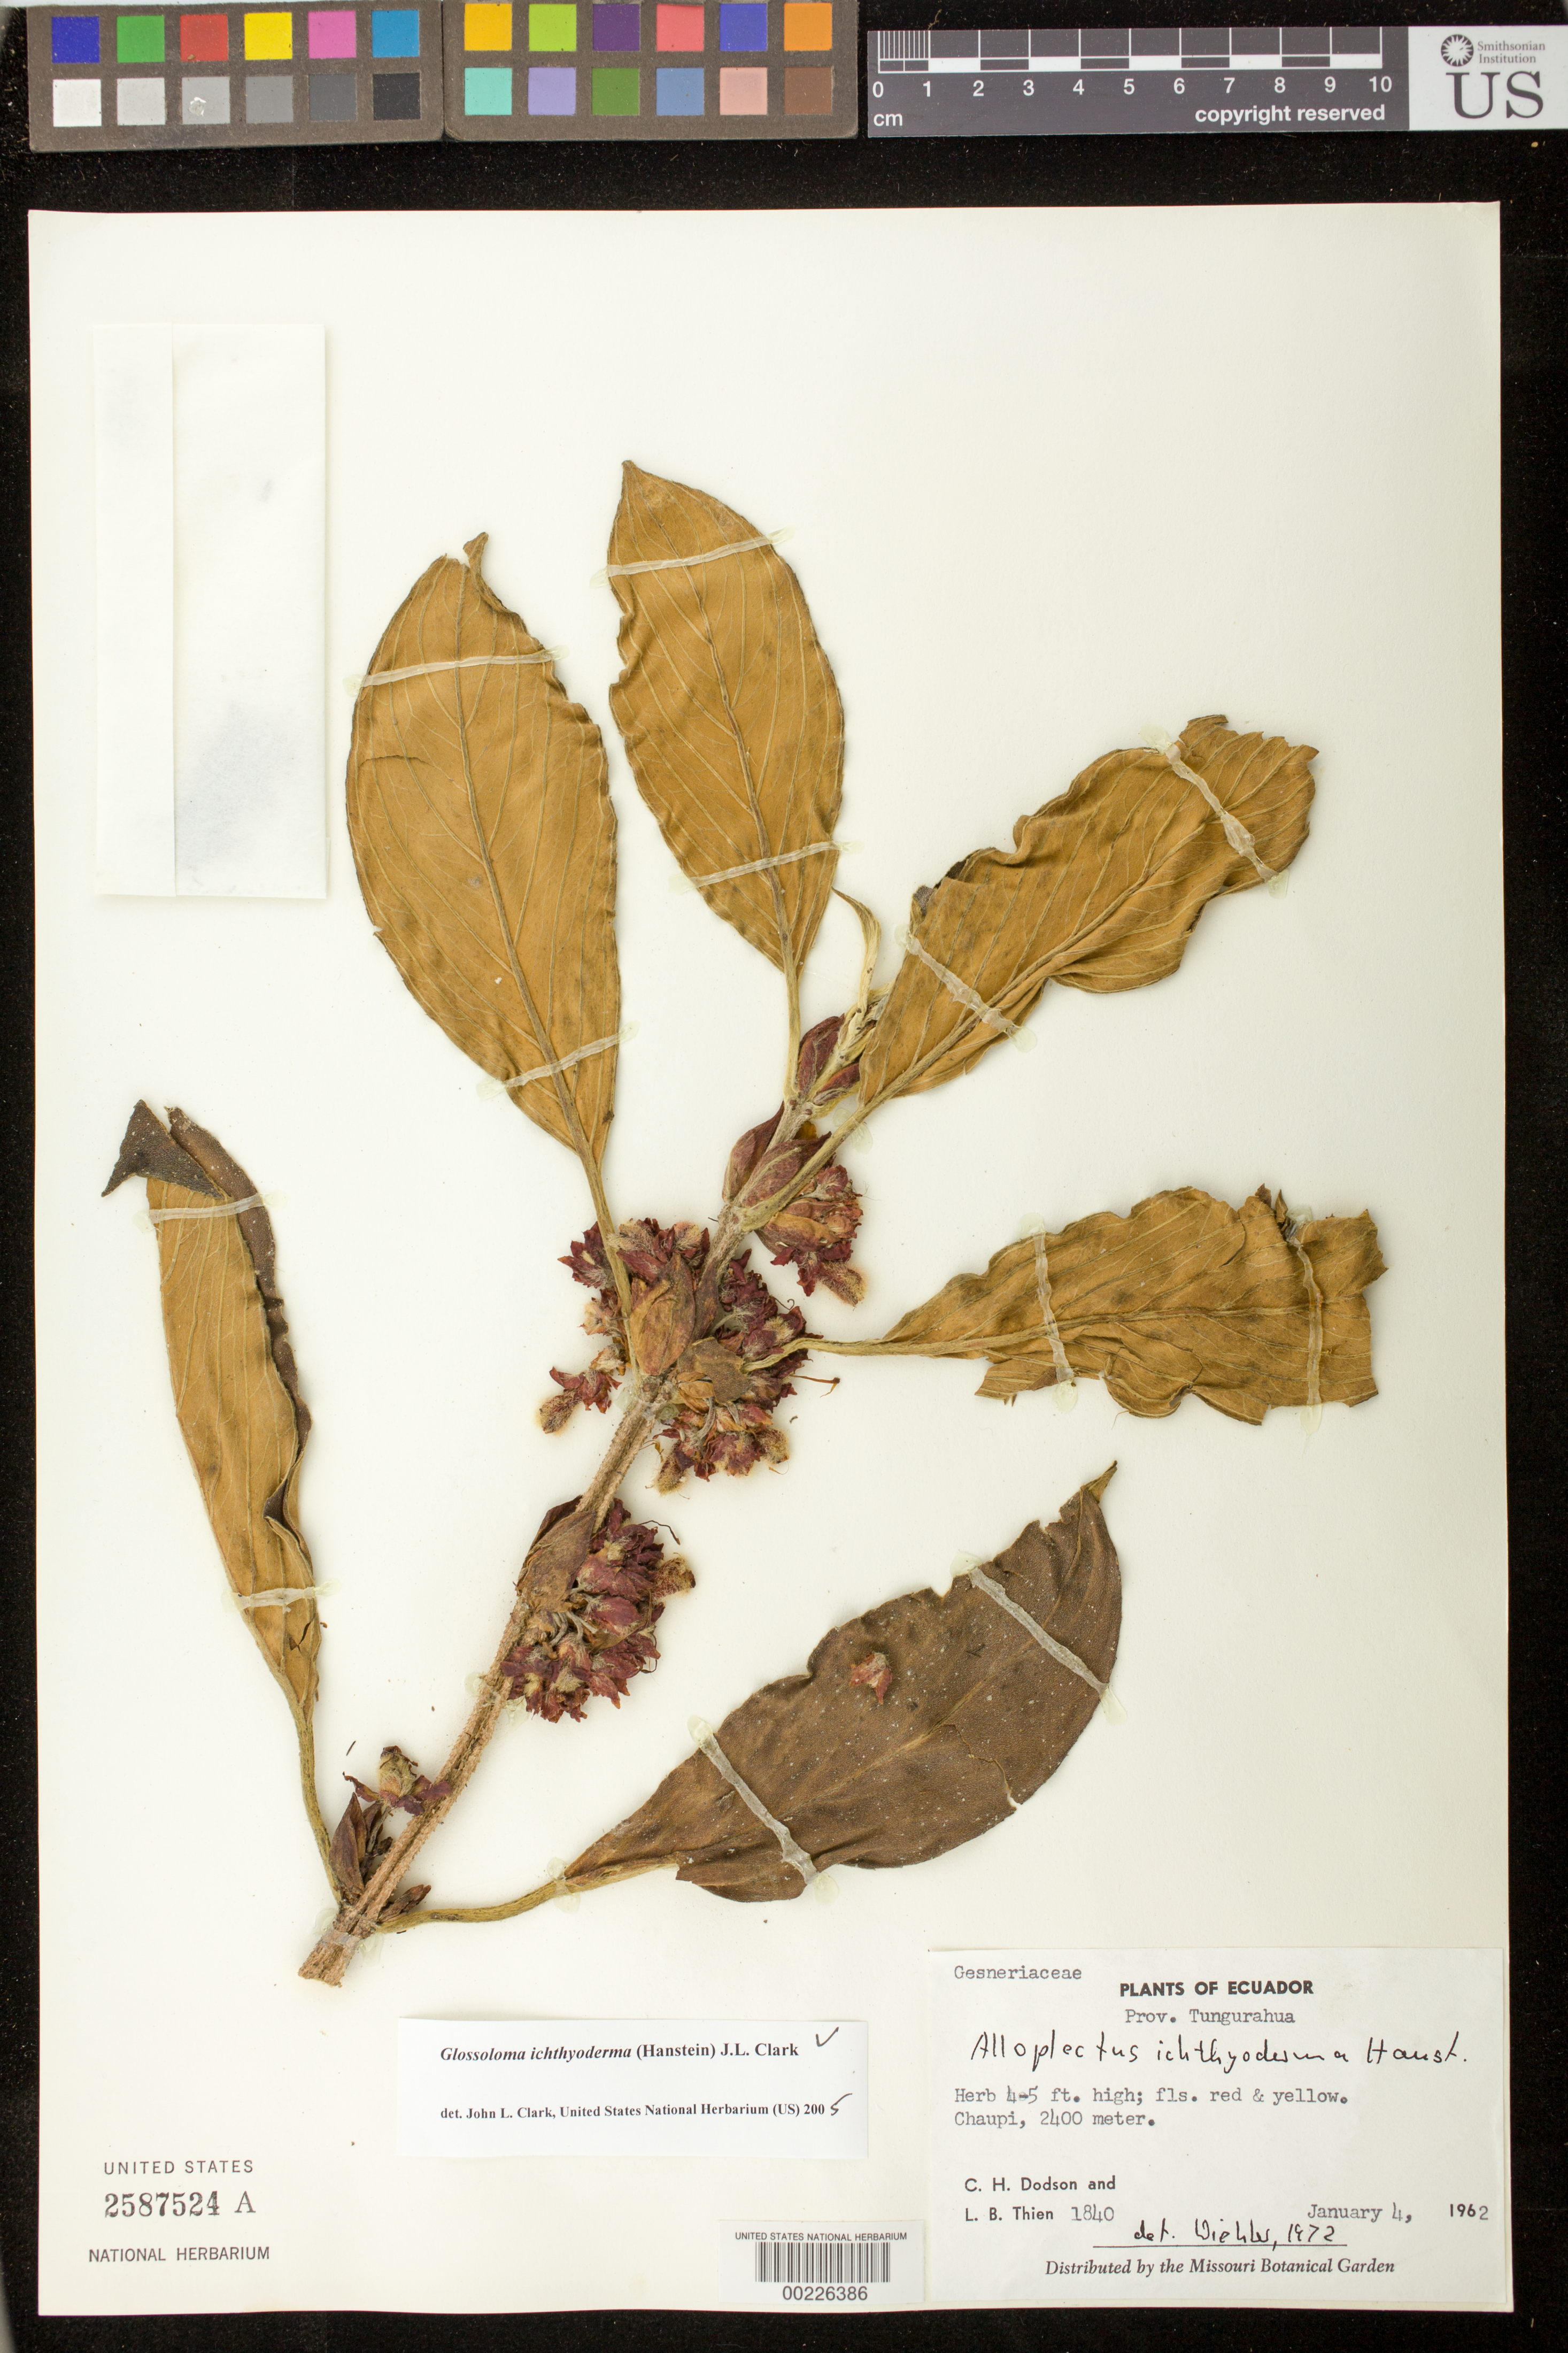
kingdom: Plantae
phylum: Tracheophyta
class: Magnoliopsida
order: Lamiales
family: Gesneriaceae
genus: Glossoloma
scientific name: Glossoloma ichthyoderma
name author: (Hanst.) J.L. Clark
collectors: C. H. Dodson & L. Thien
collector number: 1840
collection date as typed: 04 Jan 1962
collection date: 1962-01-04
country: Ecuador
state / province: Tungurahua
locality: Chaupi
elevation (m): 2400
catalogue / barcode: US 2587524A